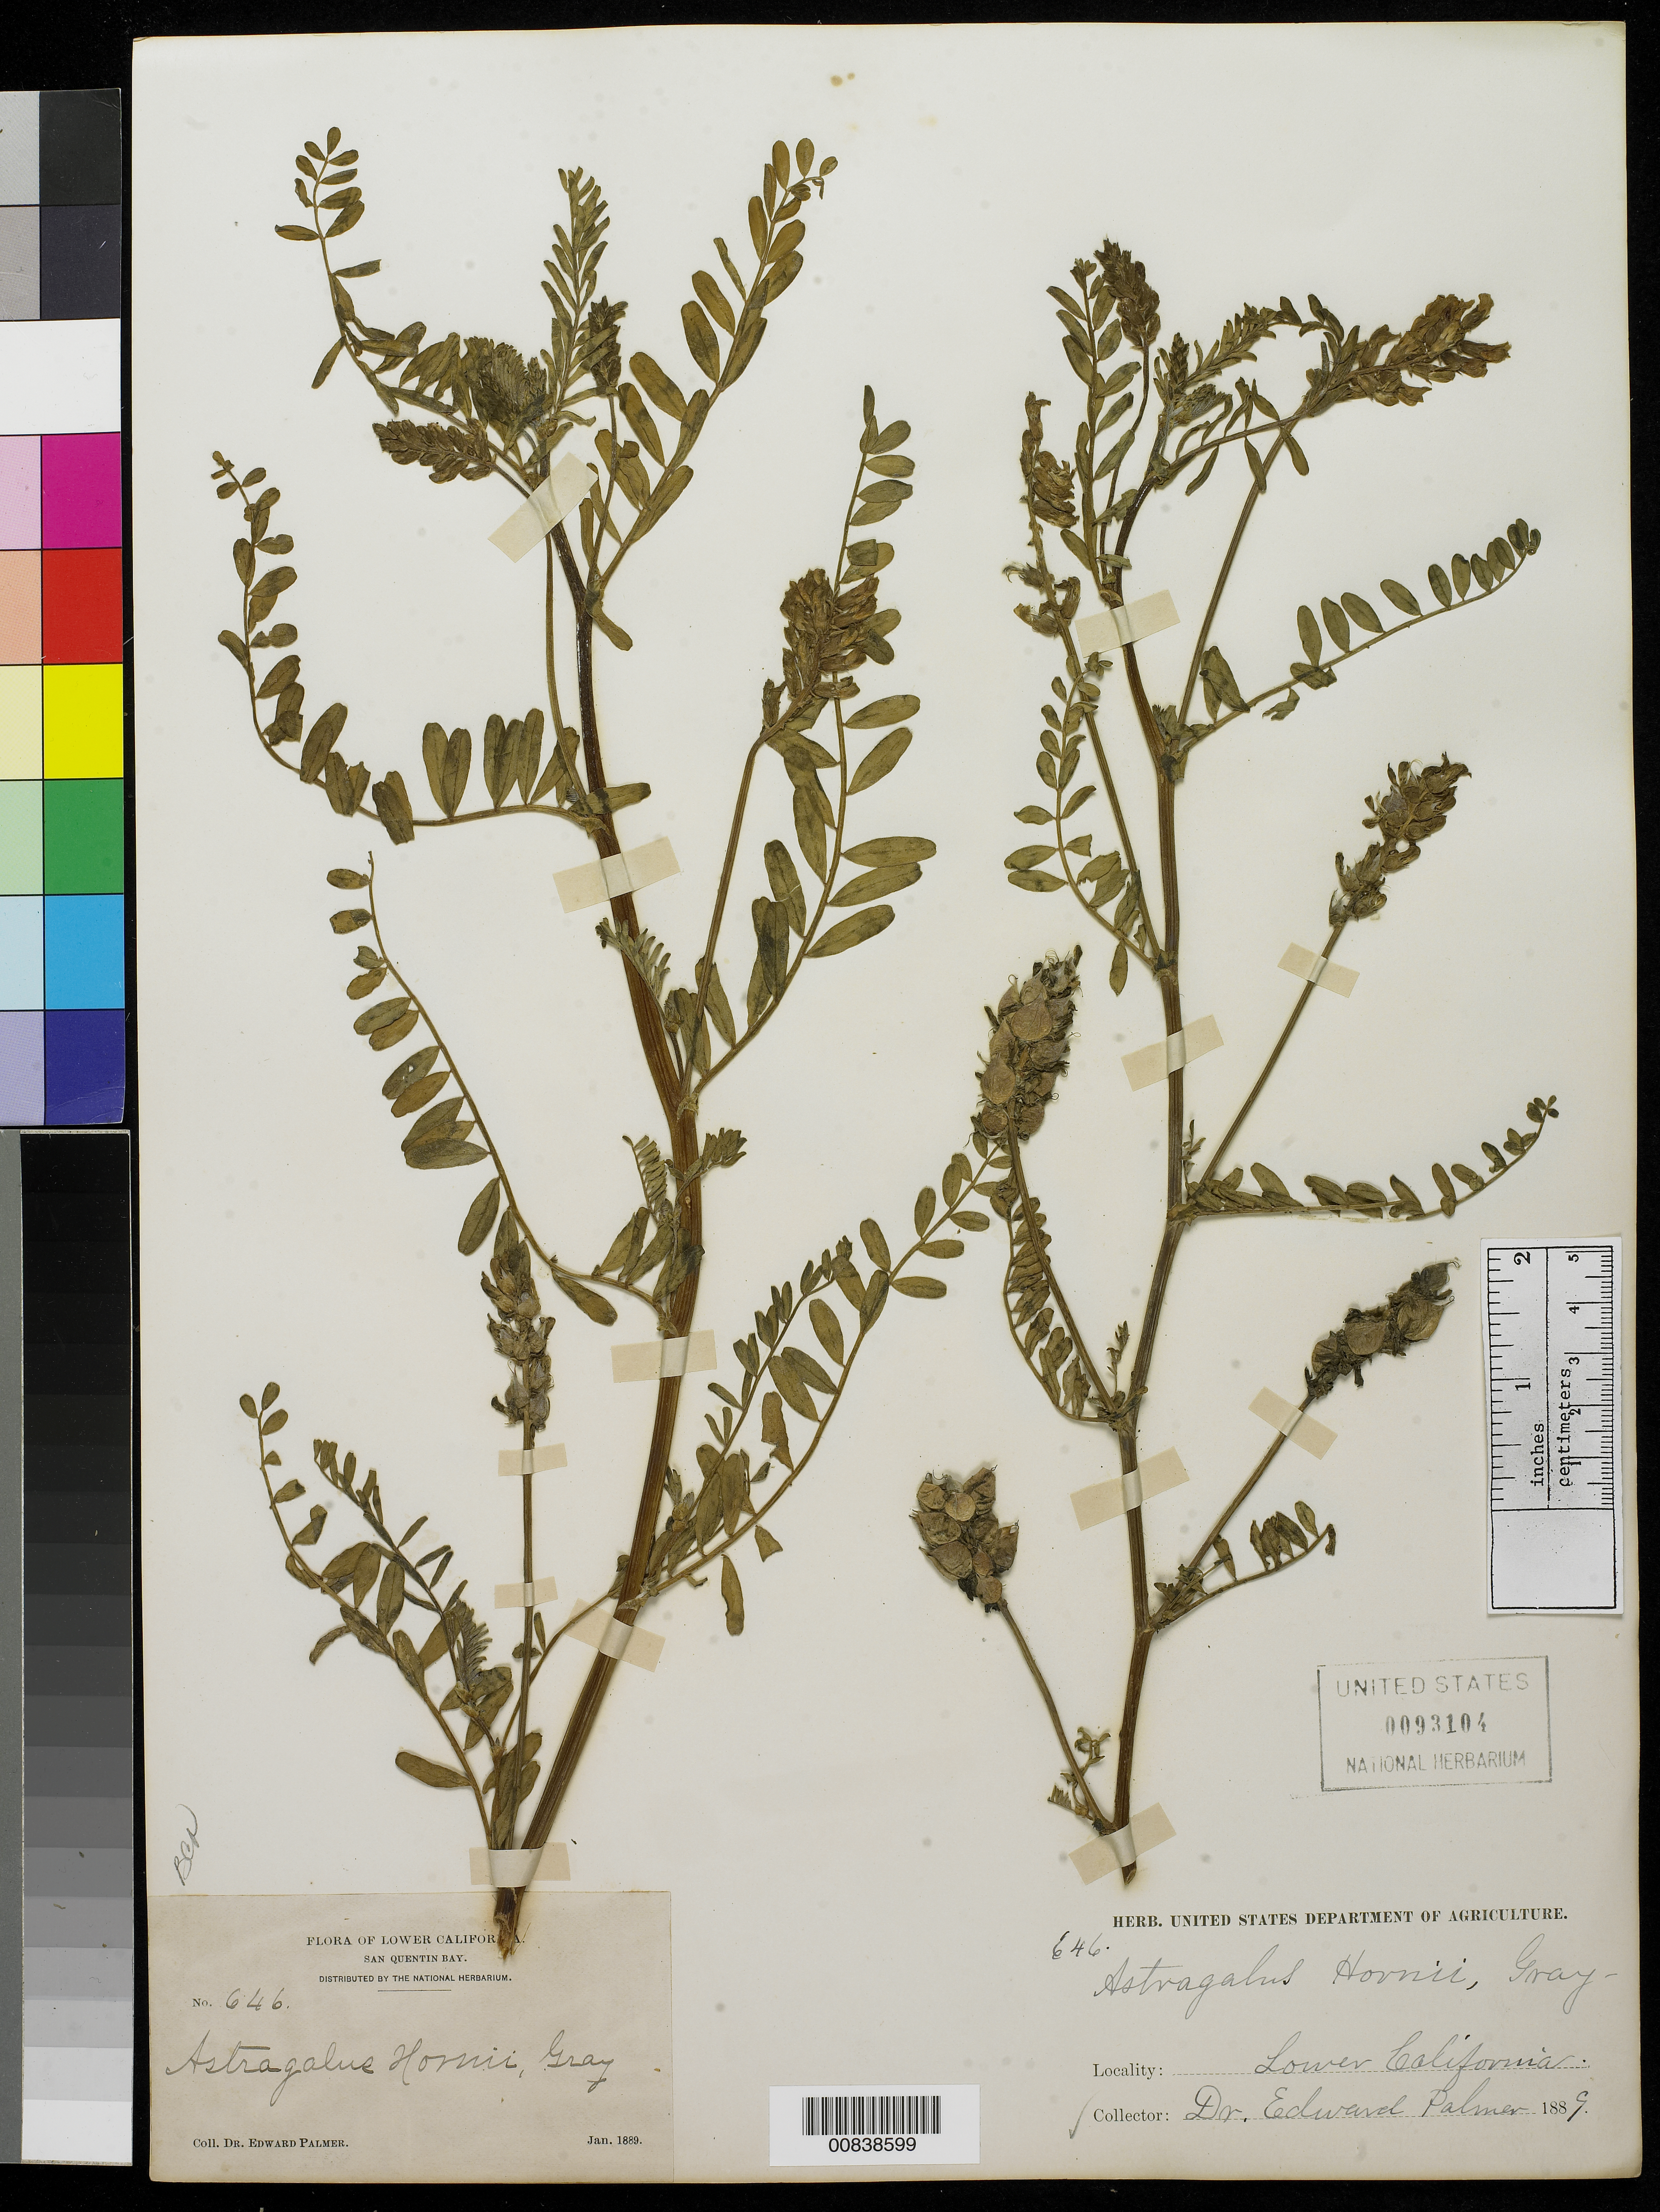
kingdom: Plantae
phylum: Tracheophyta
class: Magnoliopsida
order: Fabales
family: Fabaceae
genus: Astragalus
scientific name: Astragalus hornii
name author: A. Gray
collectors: E. Palmer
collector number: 646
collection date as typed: Jan 1889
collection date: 1889-01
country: Mexico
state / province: Baja California Norte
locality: San Quentin Bay, Baja California.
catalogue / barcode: US 93104